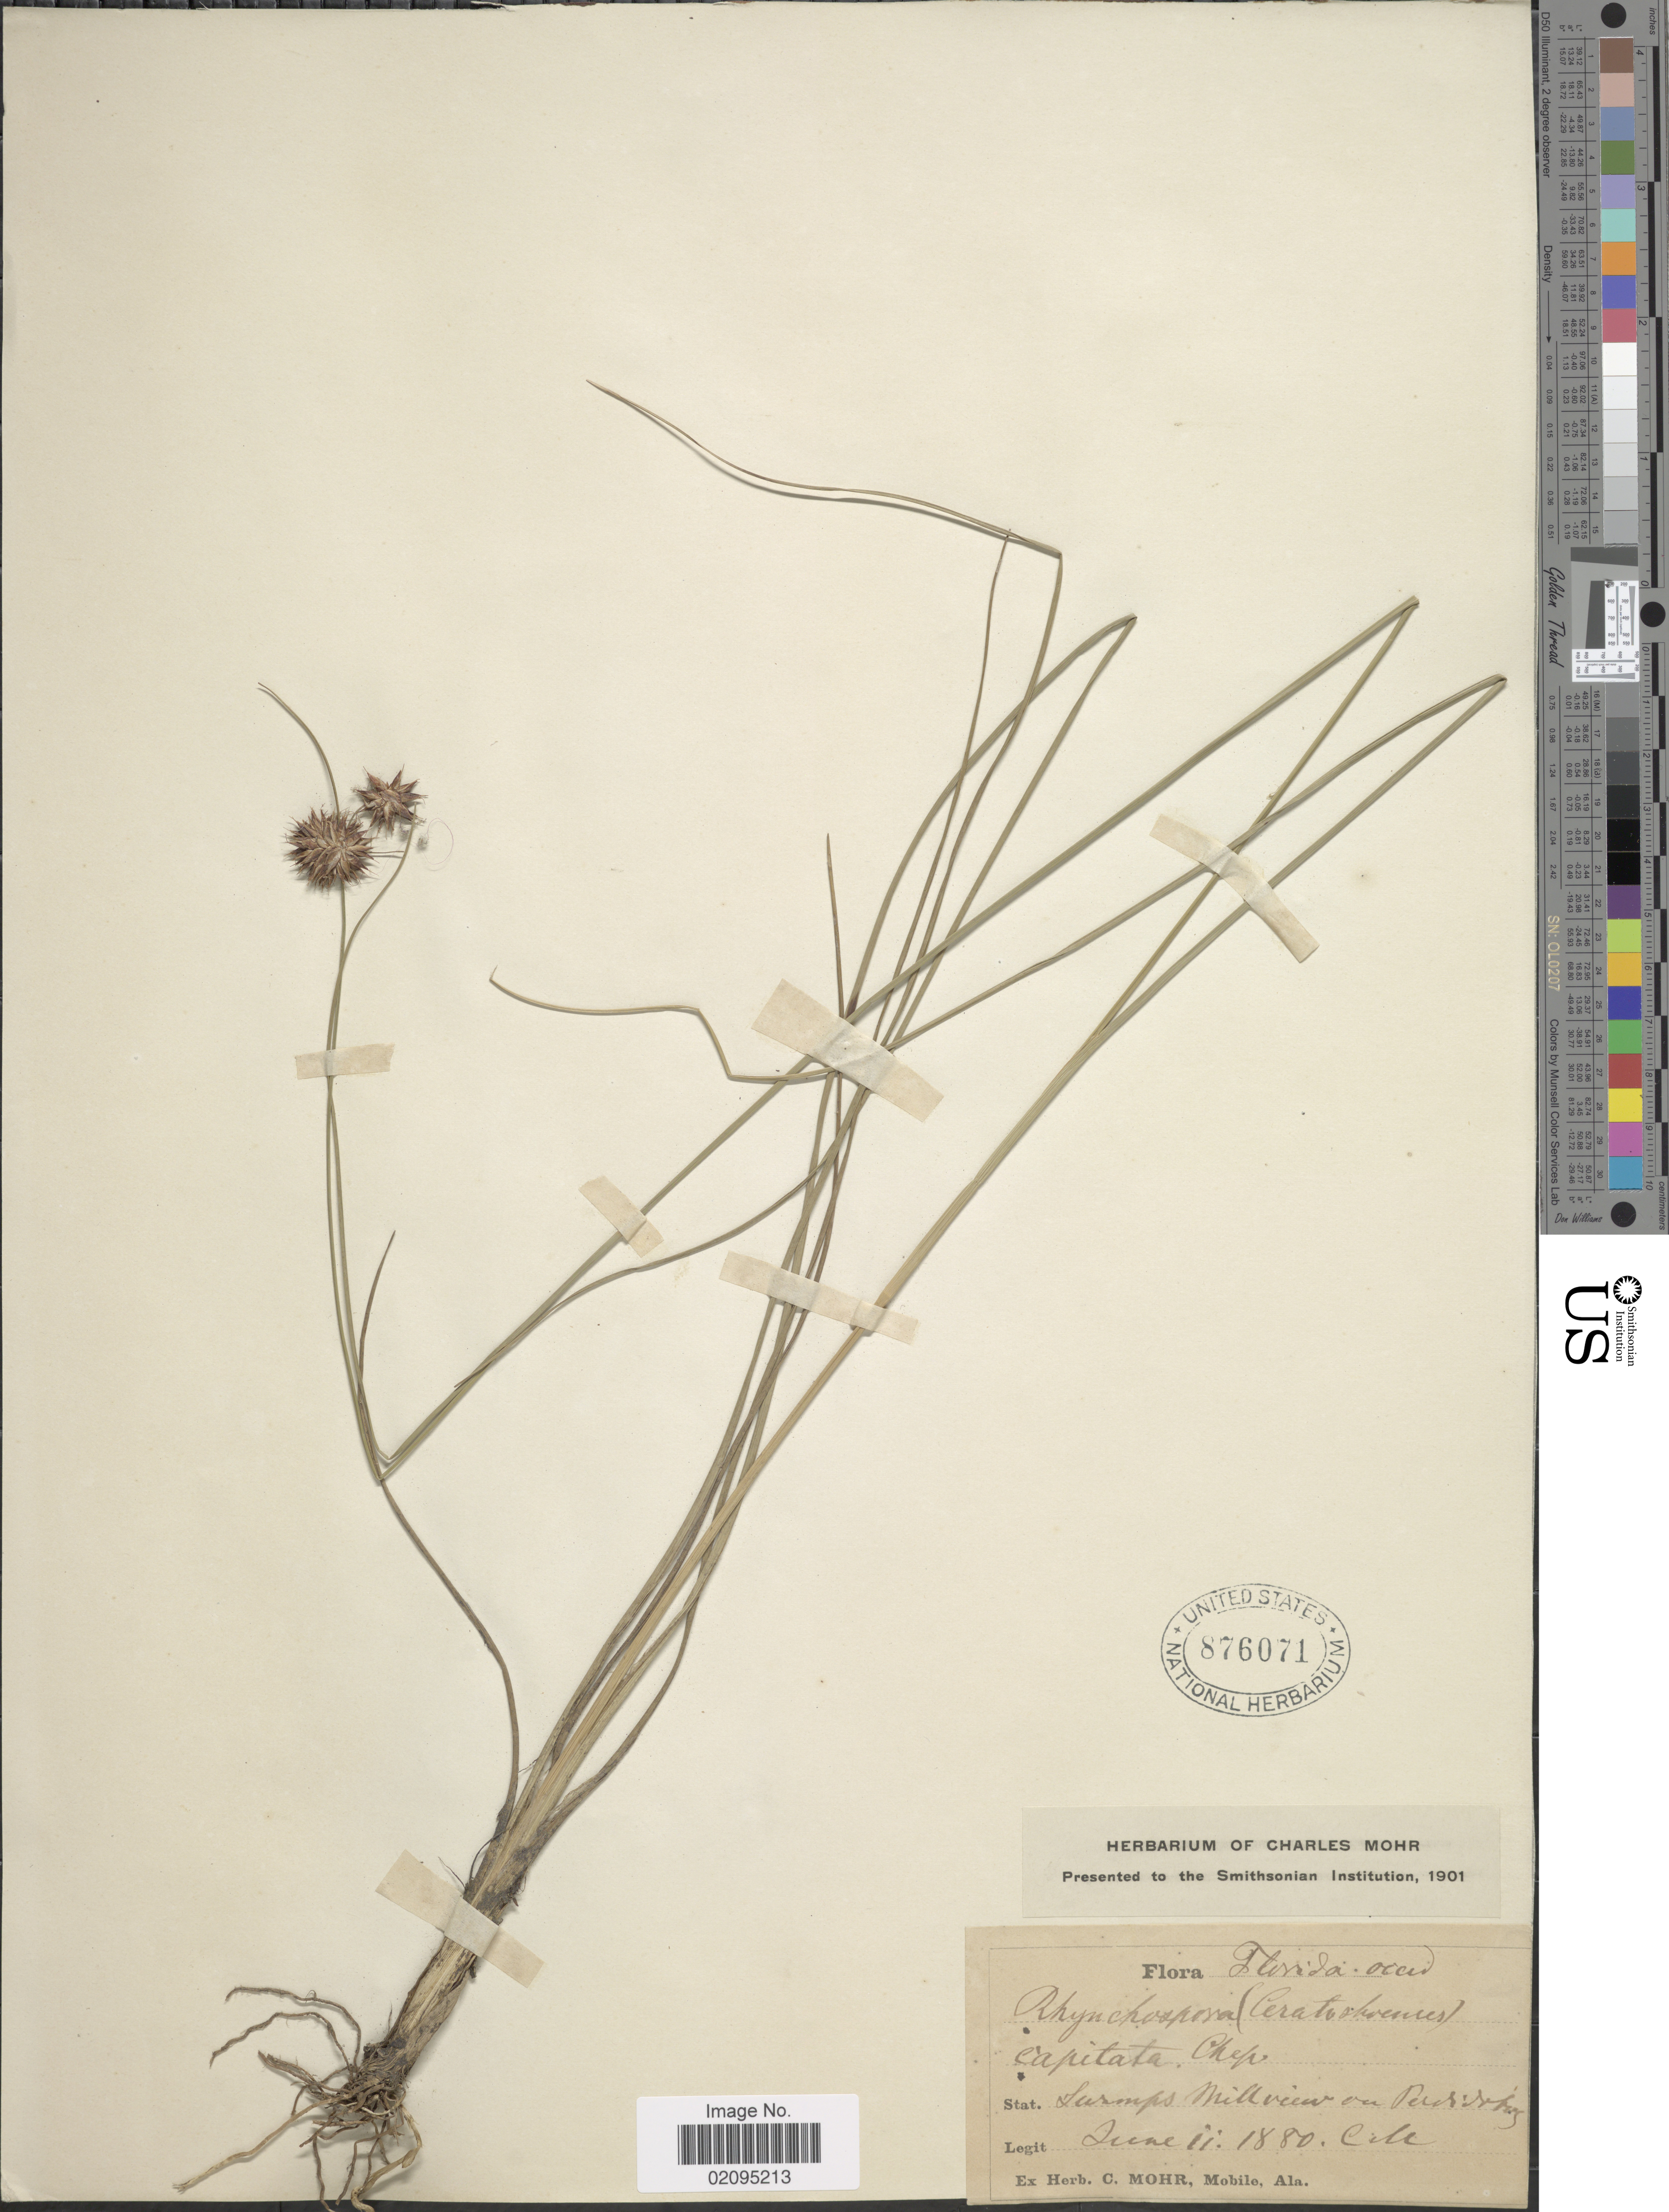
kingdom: Plantae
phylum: Tracheophyta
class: Liliopsida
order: Poales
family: Cyperaceae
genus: Rhynchospora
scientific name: Rhynchospora tracyi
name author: Britton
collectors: Mohr, C. T. (herbarium)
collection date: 1880-06-02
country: United States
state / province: Florida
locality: Swamps Millview on Perdido bay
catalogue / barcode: US 876071